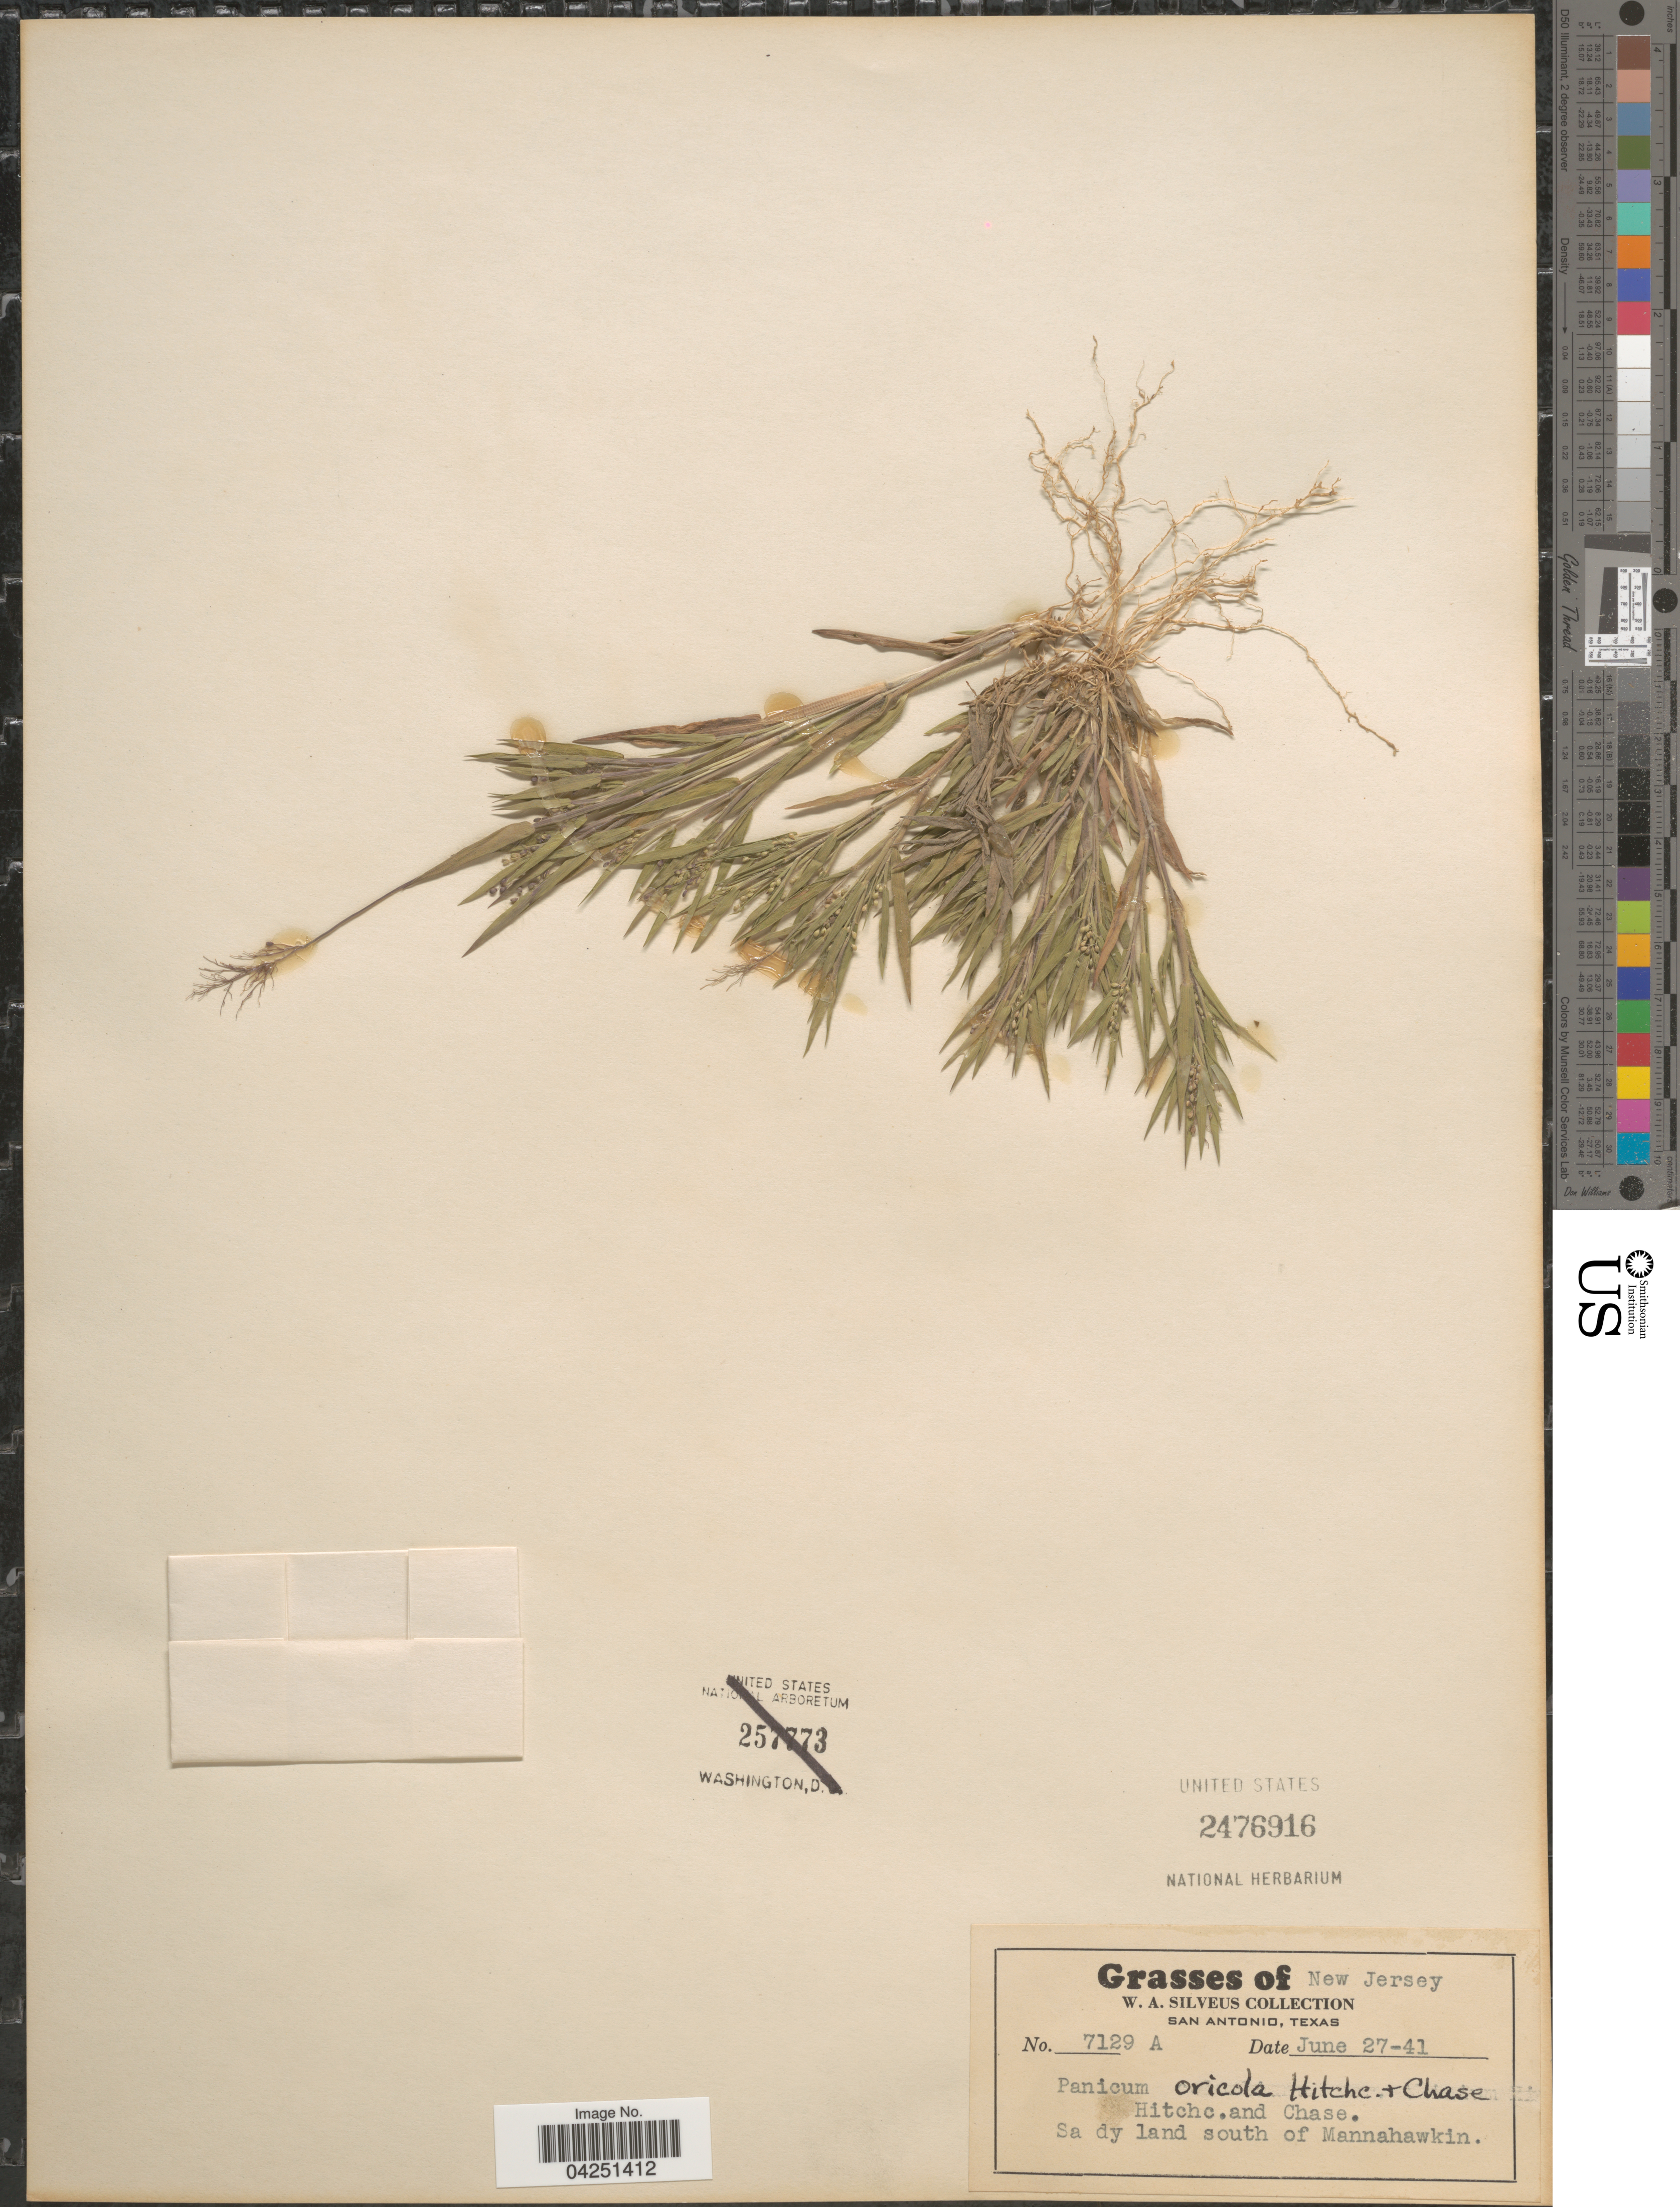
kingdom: Plantae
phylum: Tracheophyta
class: Liliopsida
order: Poales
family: Poaceae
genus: Dichanthelium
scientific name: Dichanthelium acuminatum var. acuminatum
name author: (Sw.) Gould & C.A. Clark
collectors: W. Silveus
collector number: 7129A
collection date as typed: Transcribed d/m/y: 27/6/41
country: United States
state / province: New Jersey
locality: Sa dy land south of Mannahawkin.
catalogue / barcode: US 2476916